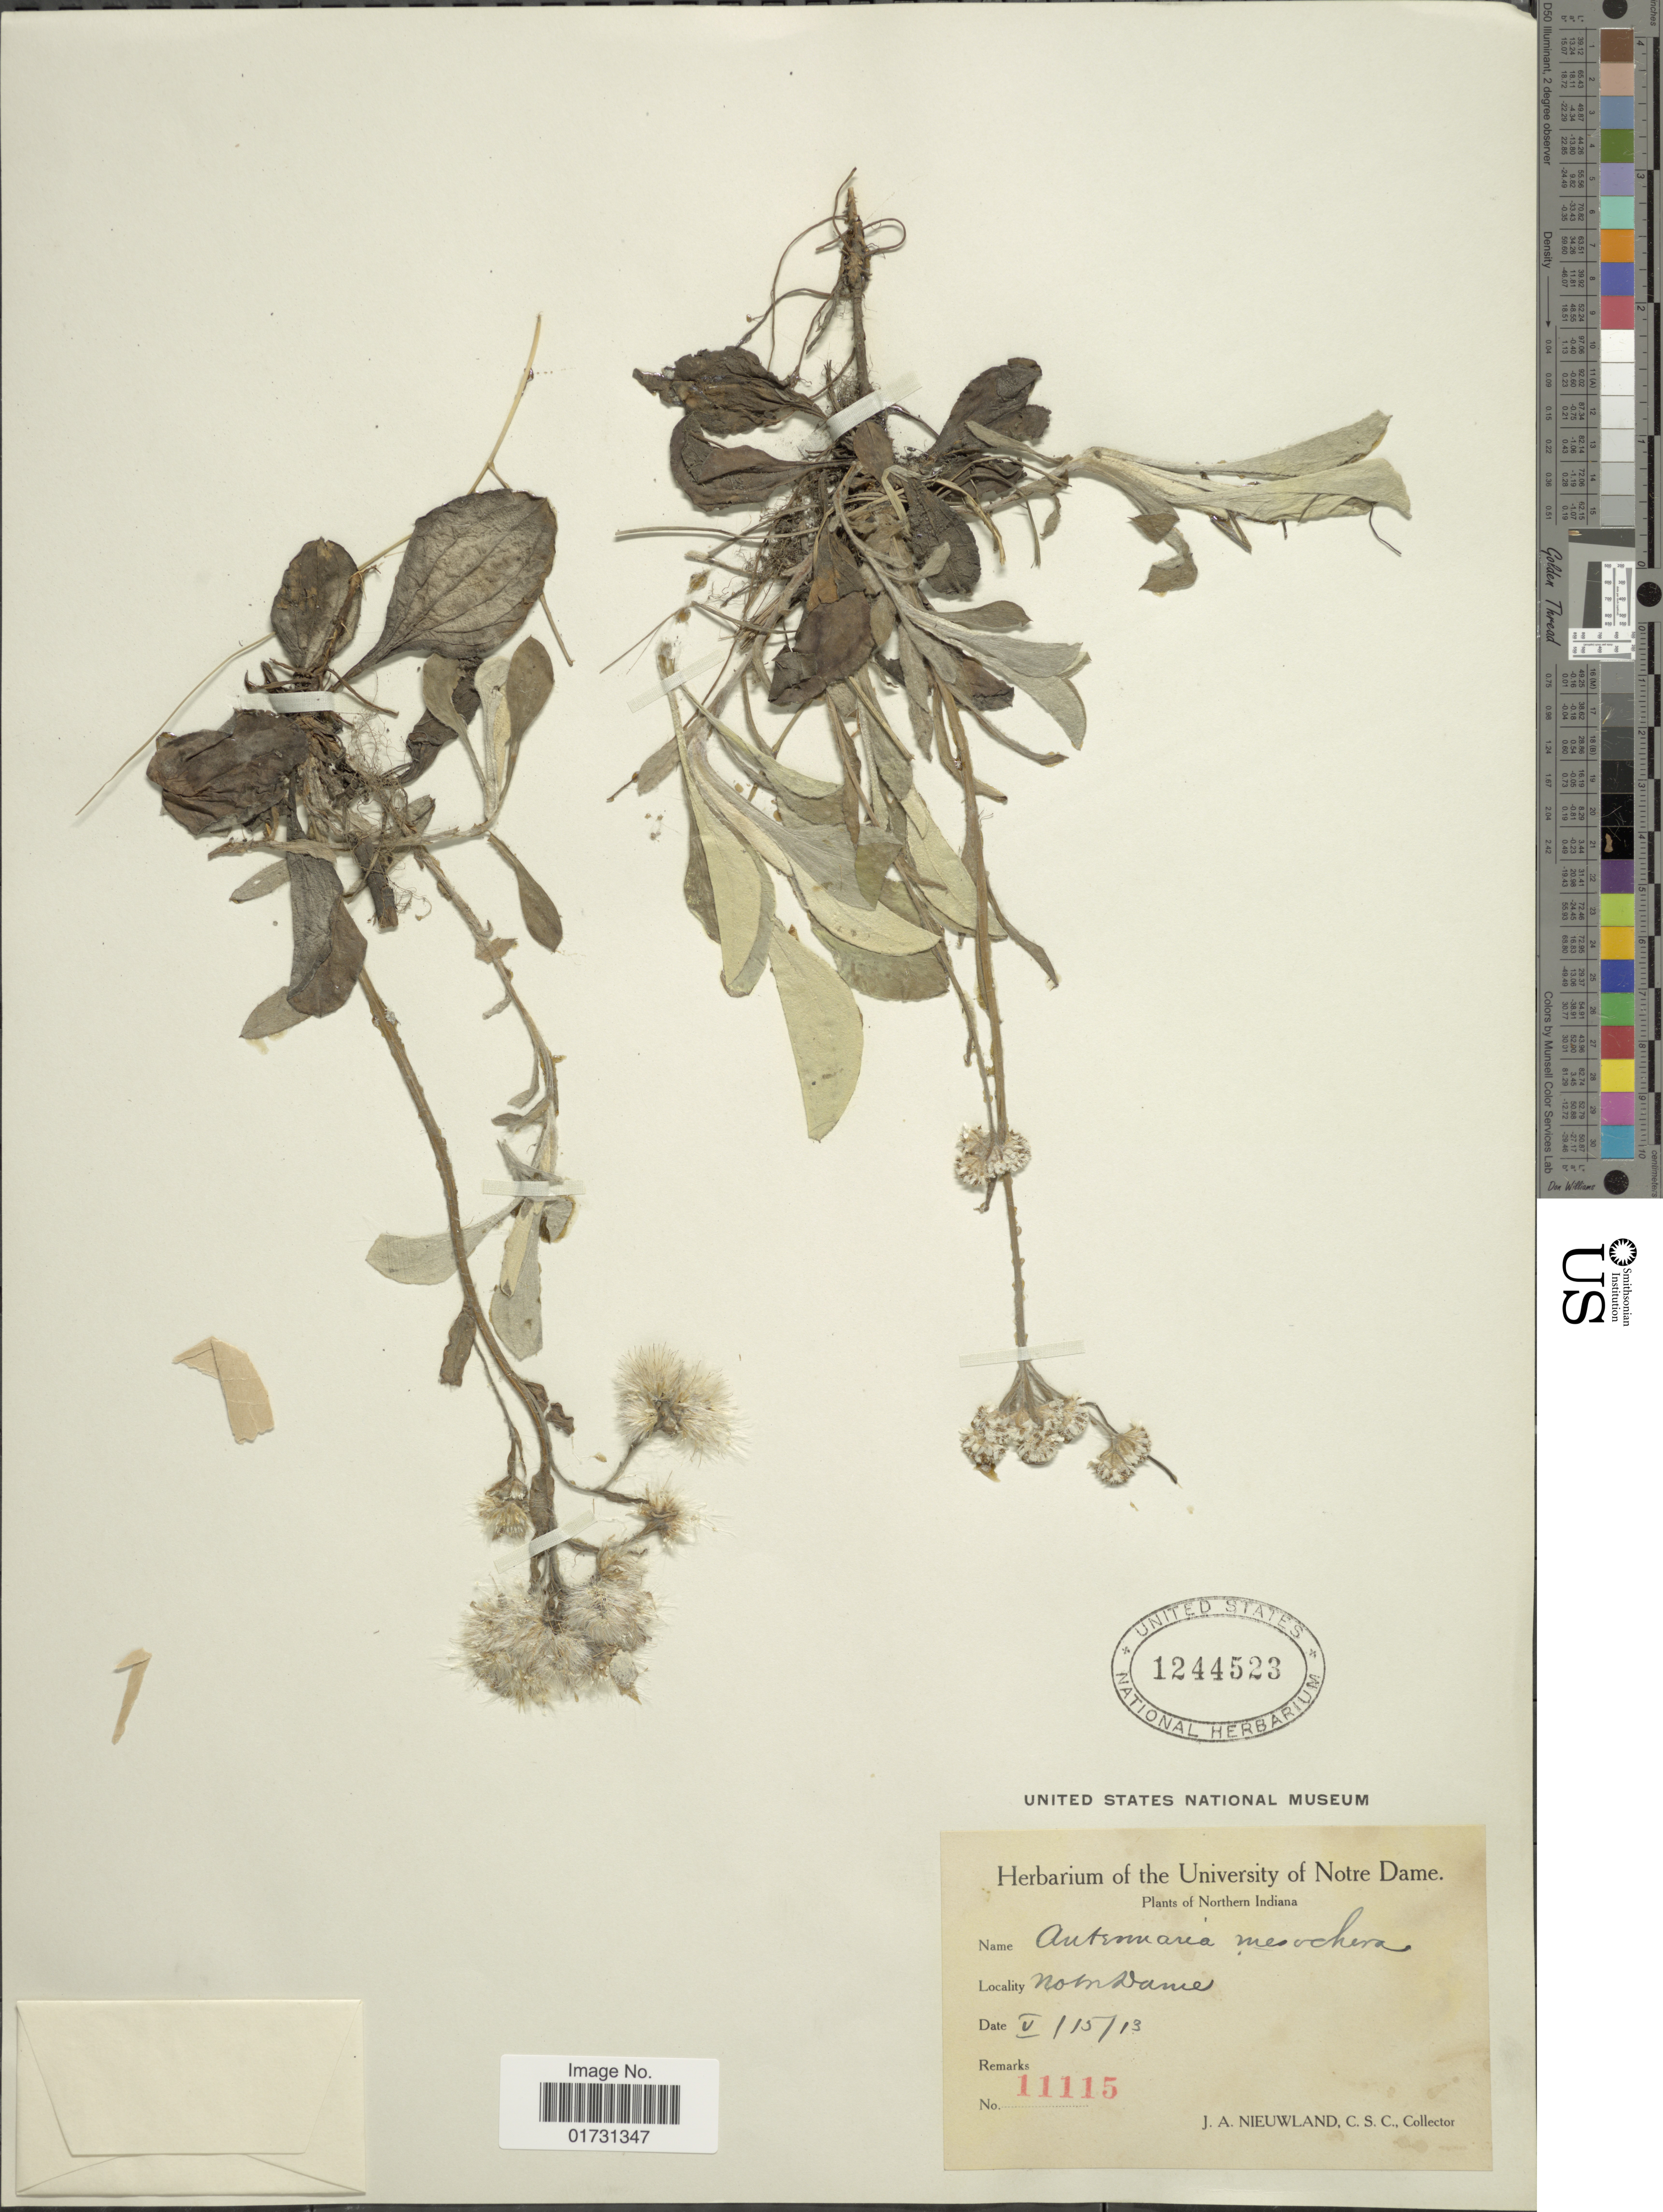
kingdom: Plantae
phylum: Tracheophyta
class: Magnoliopsida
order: Asterales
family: Asteraceae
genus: Antennaria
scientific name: Antennaria mesochora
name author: Greene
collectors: J. A. Nieuwland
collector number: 11115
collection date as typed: Transcribed d/m/y: 15/5/13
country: United States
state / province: Indiana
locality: Northern Indiana, Notre Dame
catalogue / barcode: US 1244523